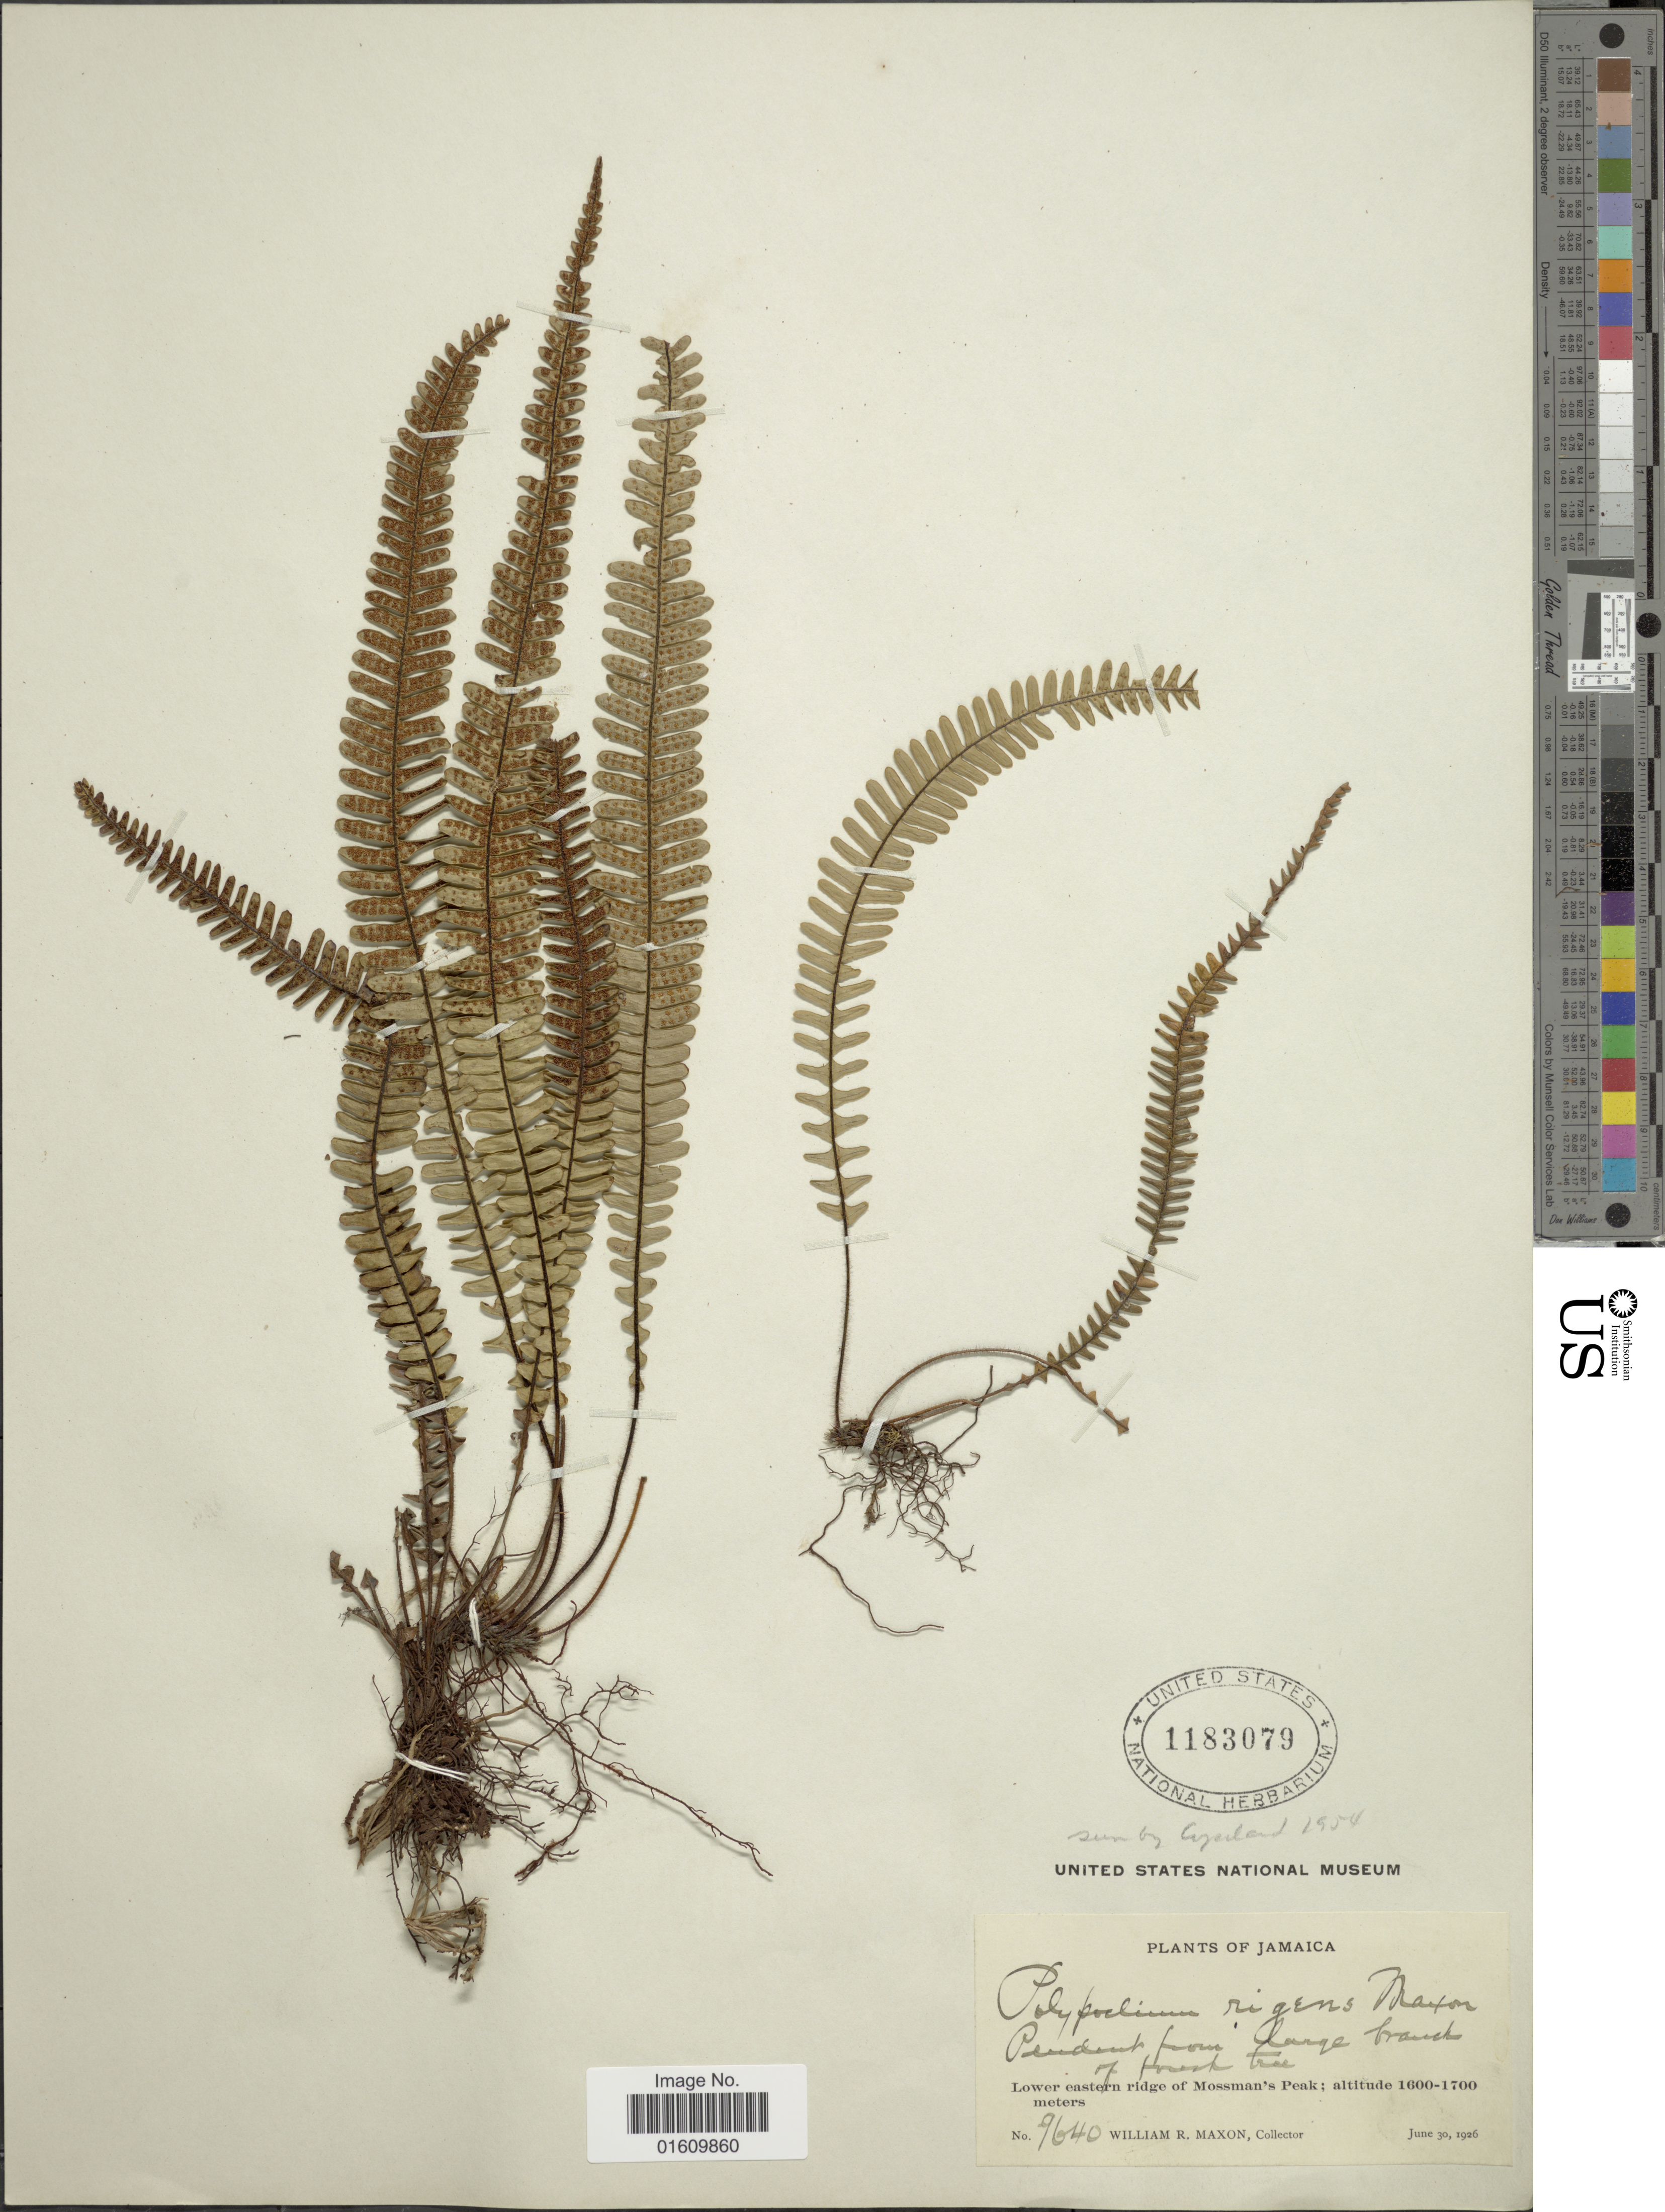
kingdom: Plantae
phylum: Tracheophyta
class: Polypodiopsida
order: Polypodiales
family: Polypodiaceae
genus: Melpomene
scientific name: Melpomene xiphopteroides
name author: (Liebm.) A.R. Sm. & R.C. Moran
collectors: W. R. Maxon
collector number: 9640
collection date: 1926-06-30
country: Jamaica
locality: Lower eastern ridge of Mossman's Peak.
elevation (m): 1600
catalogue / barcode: US 1183079